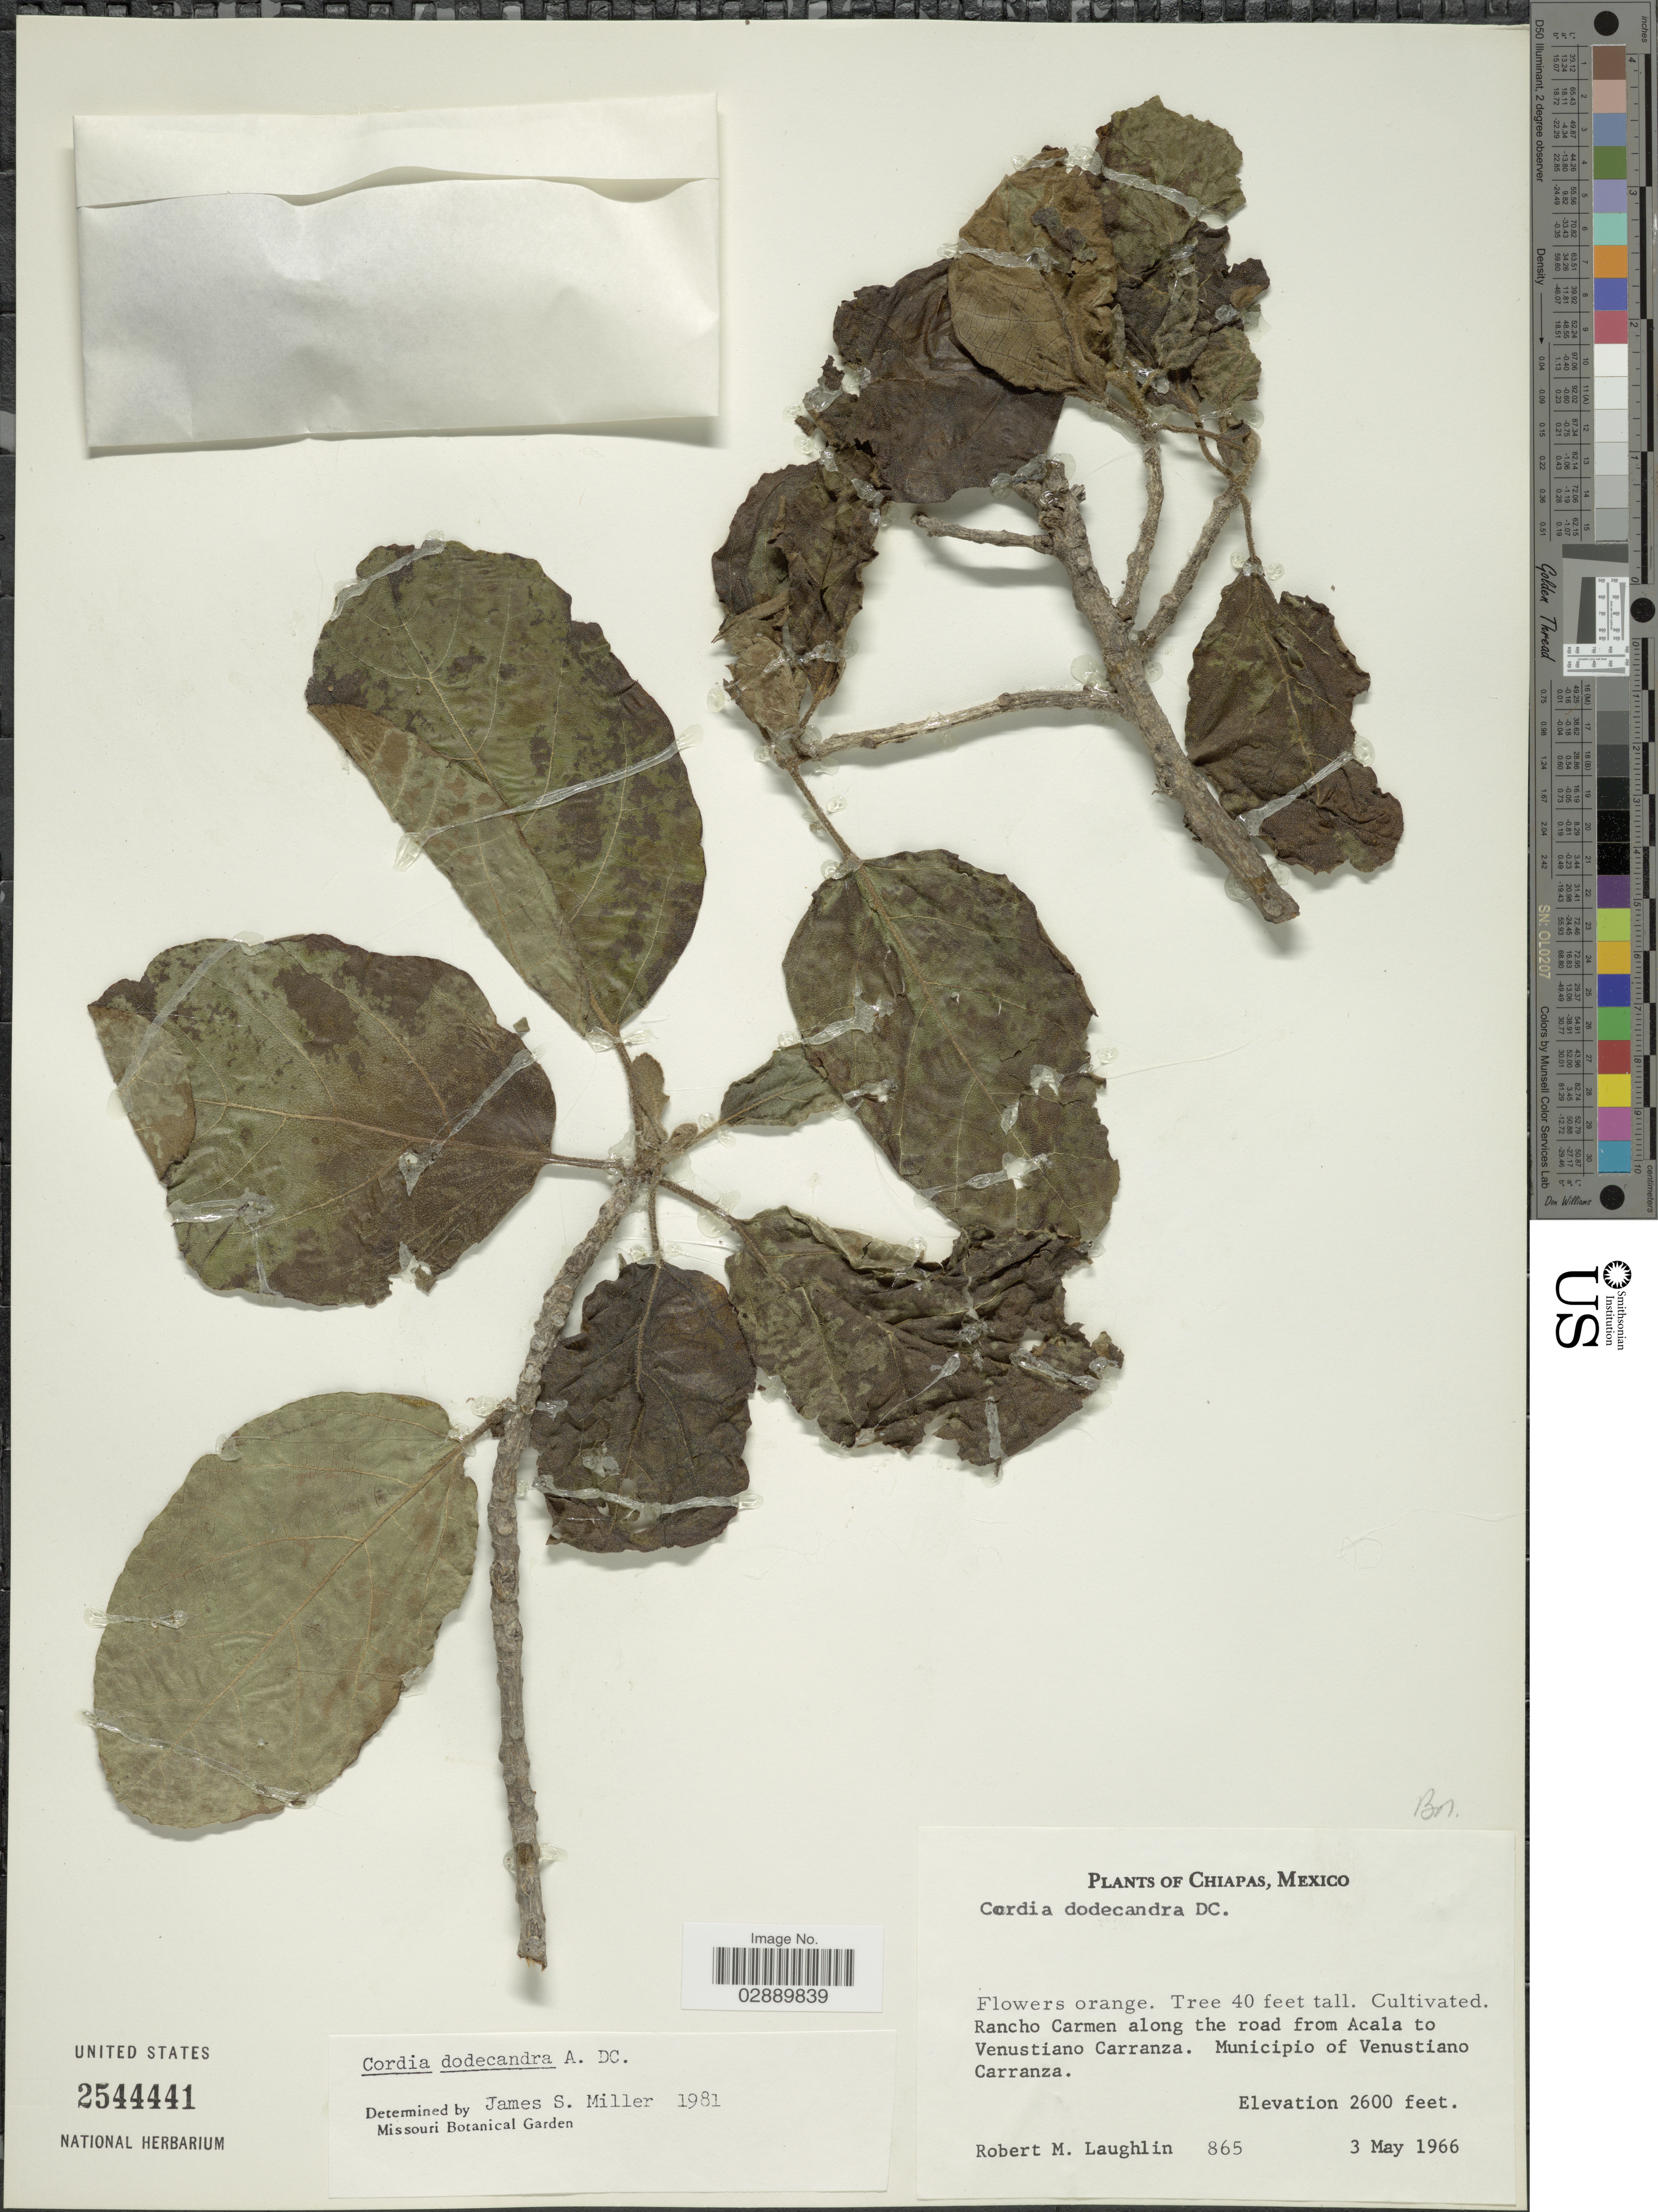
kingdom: Plantae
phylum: Tracheophyta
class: Magnoliopsida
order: Boraginales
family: Cordiaceae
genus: Cordia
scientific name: Cordia dodecandra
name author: A. DC.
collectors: R. M. Laughlin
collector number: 865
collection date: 1966-05-03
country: Mexico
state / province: Chiapas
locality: Rancho Carmen along the road from Acala to Venustiano Carranza. Municipio de Venustiano Carranza.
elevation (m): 792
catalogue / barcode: US 2544441